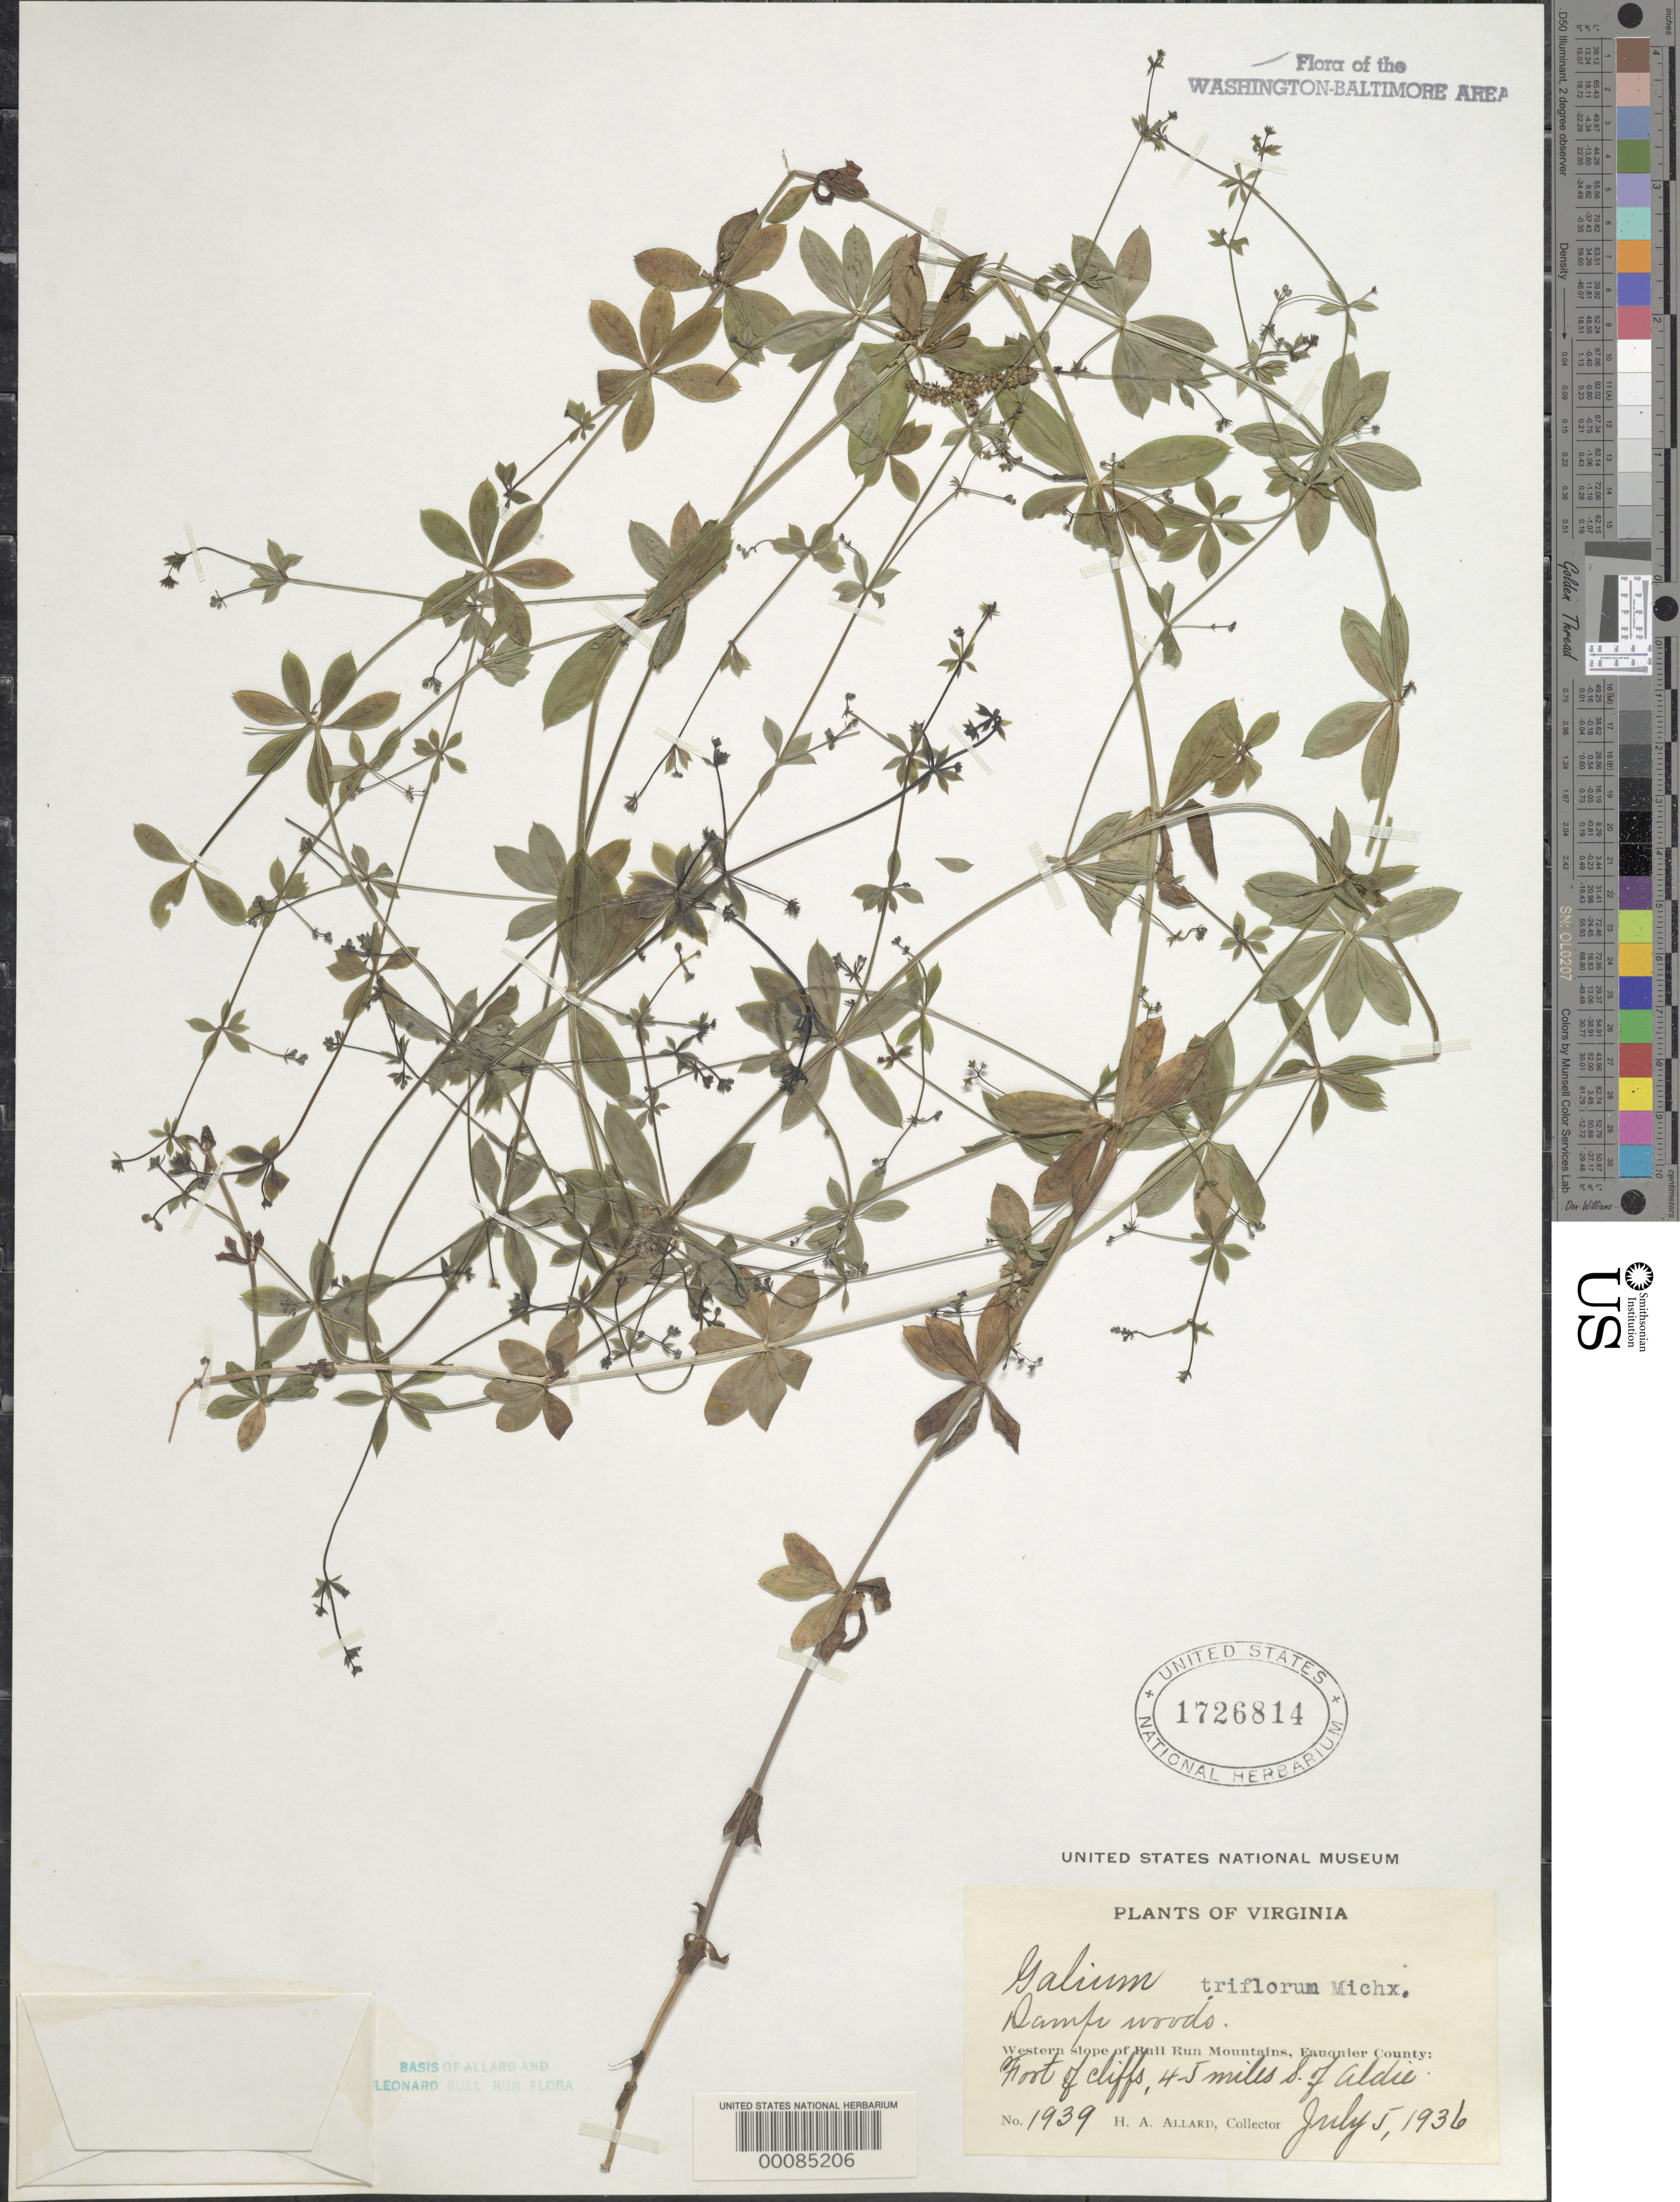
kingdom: Plantae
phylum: Tracheophyta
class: Magnoliopsida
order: Gentianales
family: Rubiaceae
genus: Galium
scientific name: Galium triflorum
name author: Michx.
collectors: H. A. Allard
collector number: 1939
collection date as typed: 05 Jul 1936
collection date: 1936-07-05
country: United States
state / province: Virginia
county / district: Fauquier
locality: South of Aldie, west slope of Bull Run Mts.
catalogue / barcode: US 1726814